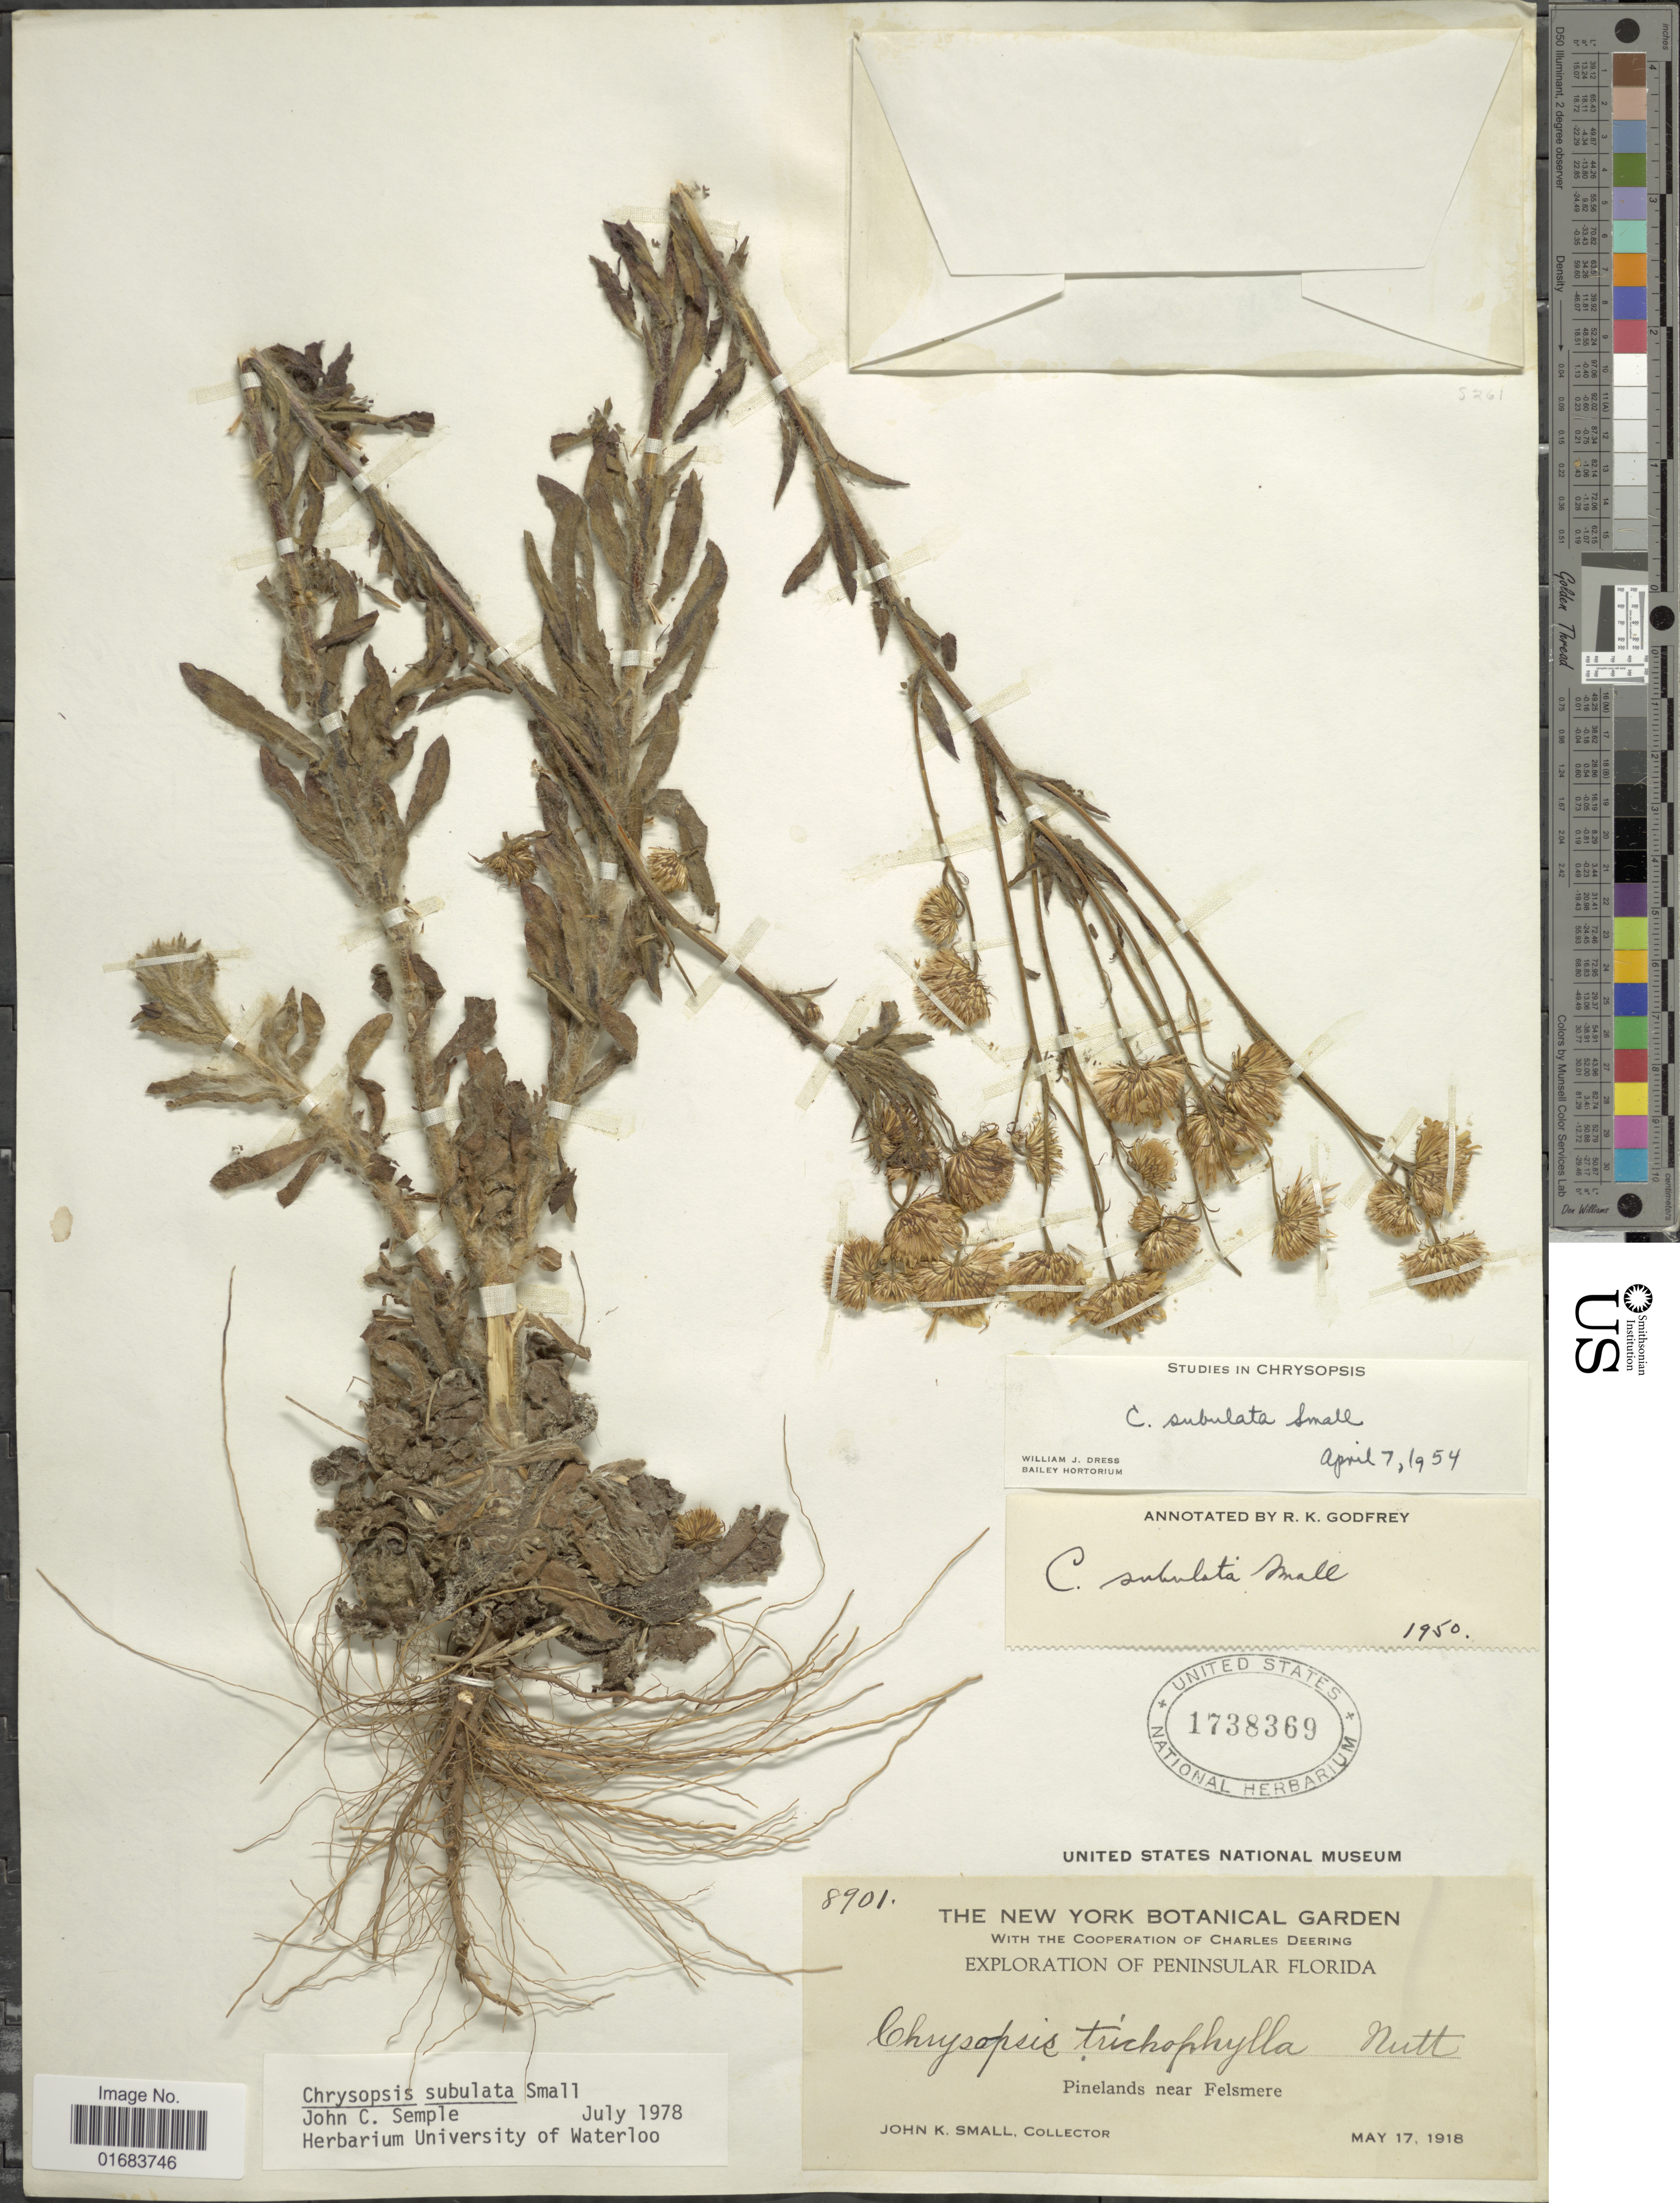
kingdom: Plantae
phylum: Tracheophyta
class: Magnoliopsida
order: Asterales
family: Asteraceae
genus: Chrysopsis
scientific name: Chrysopsis subulata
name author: Small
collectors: J. K. Small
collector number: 8901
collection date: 1918-05-17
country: United States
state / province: Florida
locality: Pinelands near Felsmere.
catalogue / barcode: US 1738369